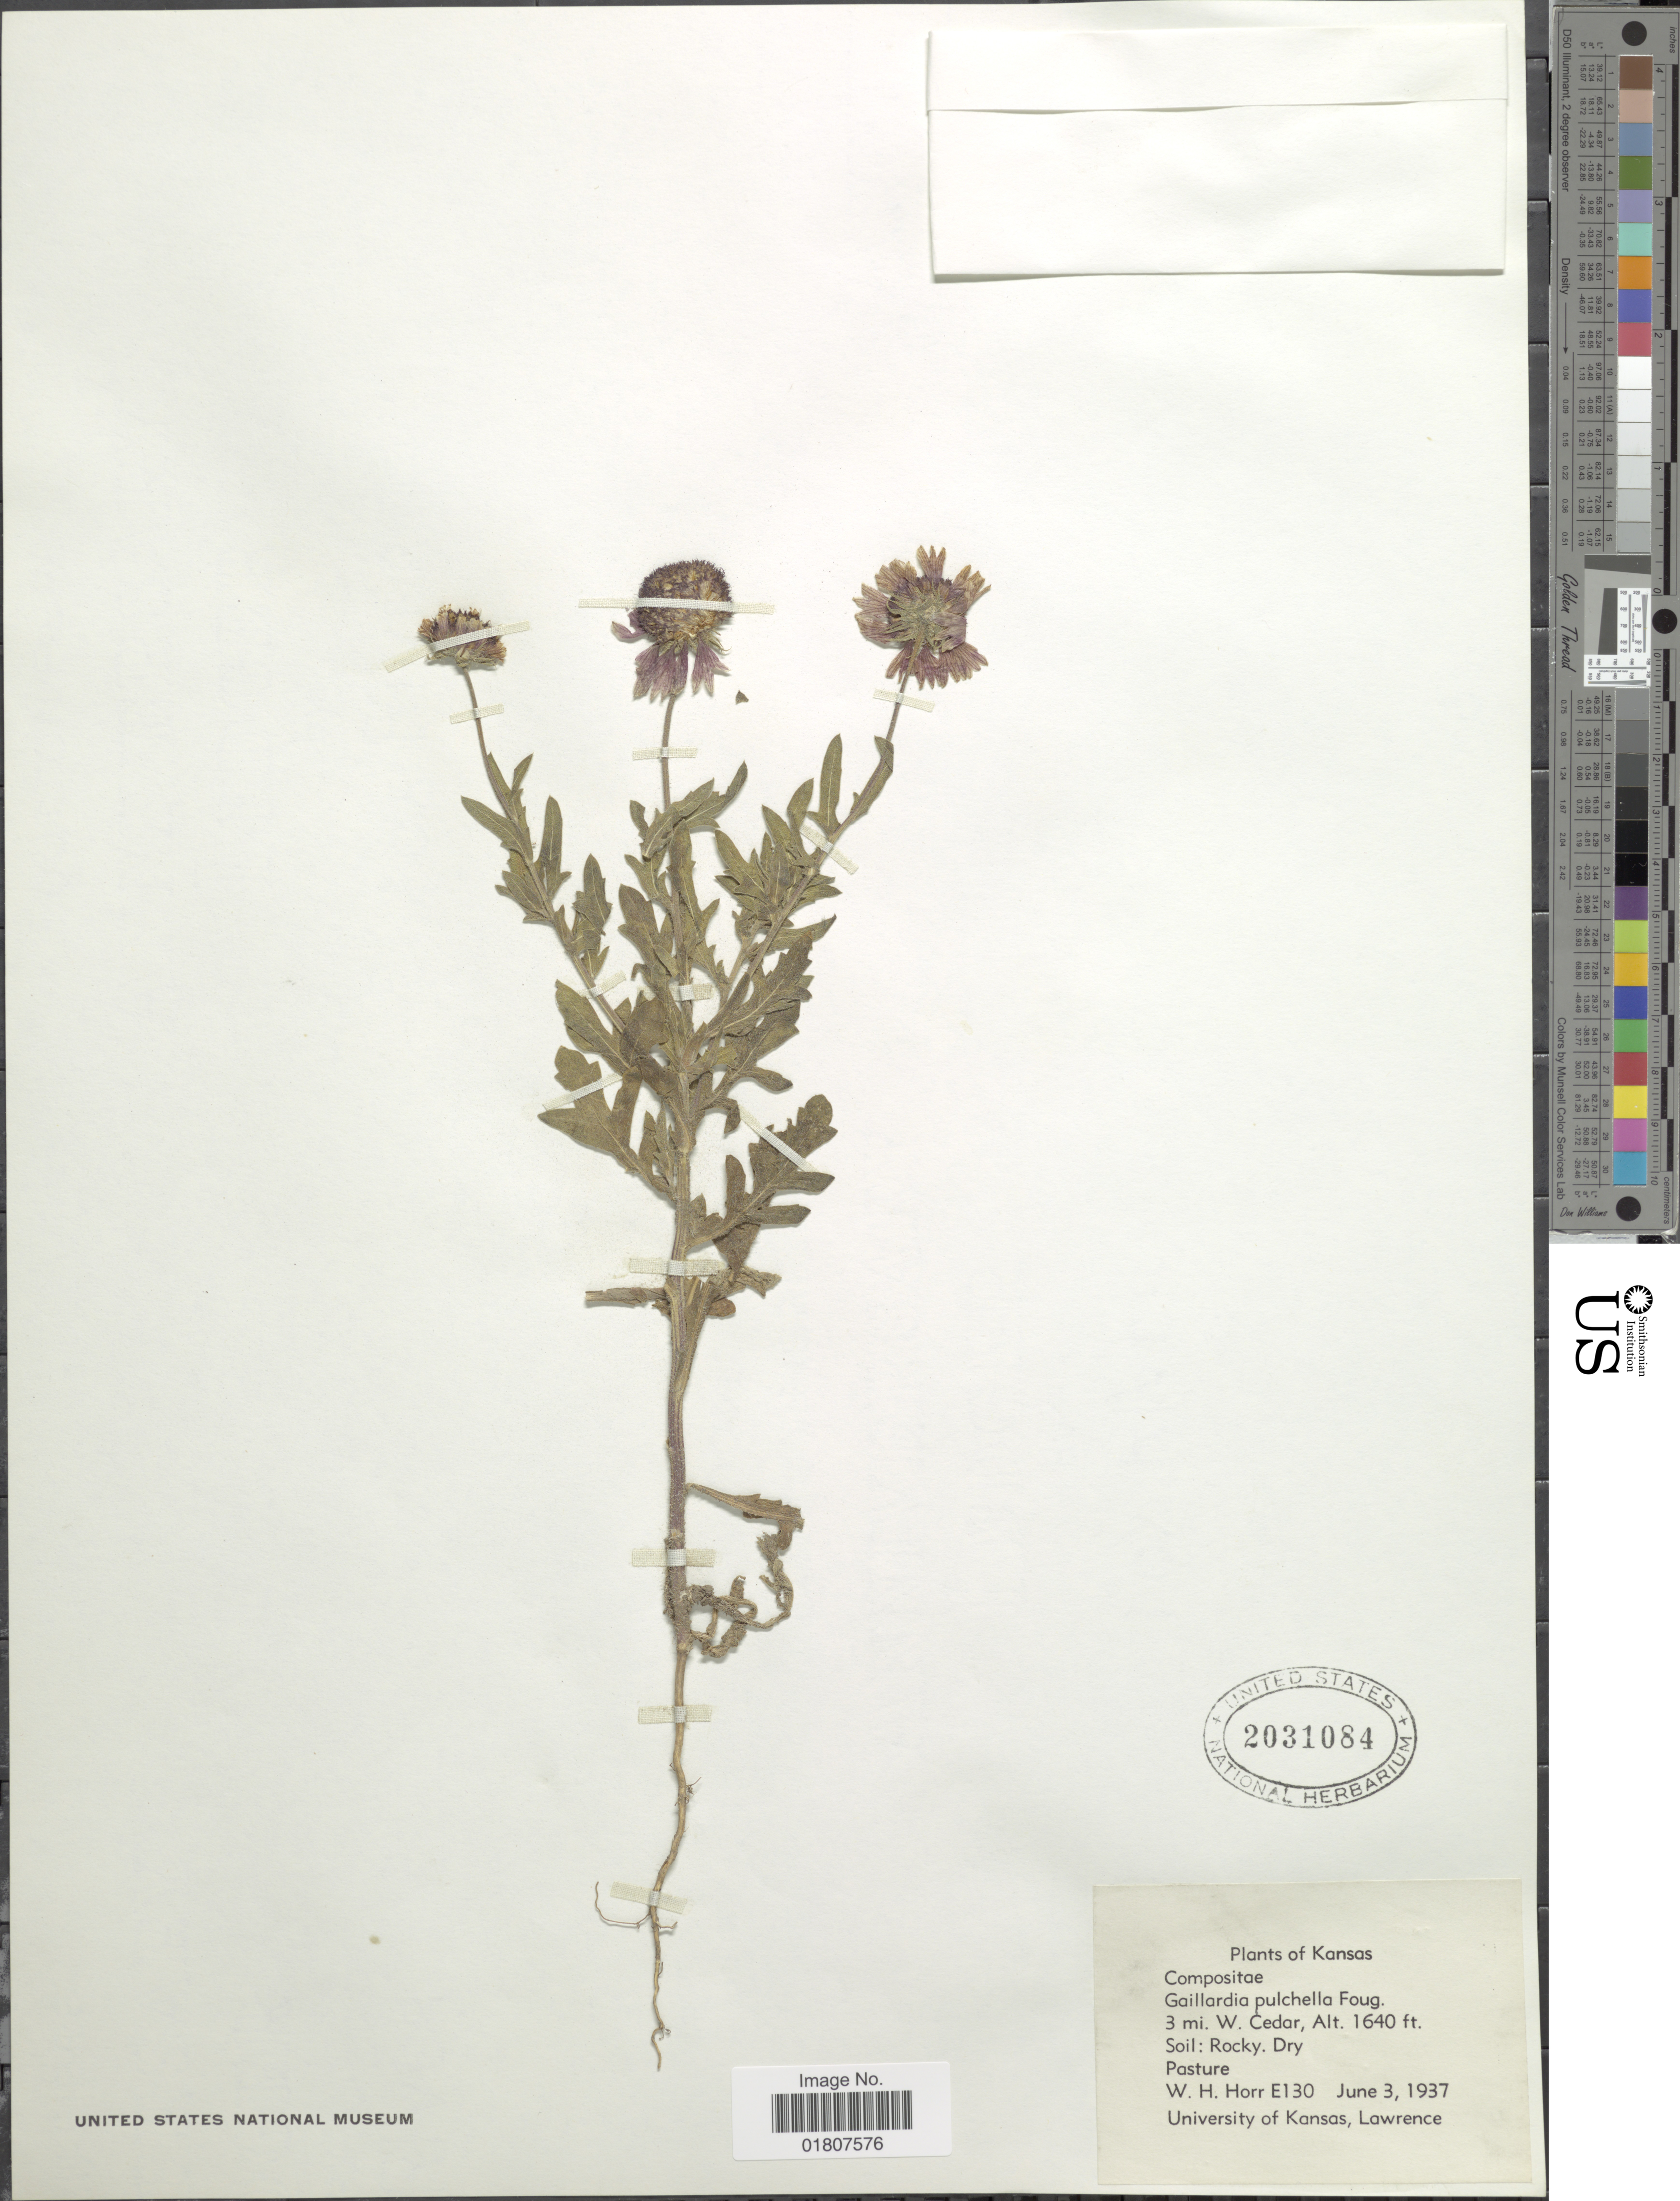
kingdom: Plantae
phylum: Tracheophyta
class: Magnoliopsida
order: Asterales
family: Asteraceae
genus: Gaillardia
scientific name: Gaillardia pulchella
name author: Foug.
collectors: W. H. Horr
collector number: E130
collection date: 1937-06-03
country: United States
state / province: Kansas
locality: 3 mi. W. Cedar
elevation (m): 500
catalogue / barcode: US 2031084